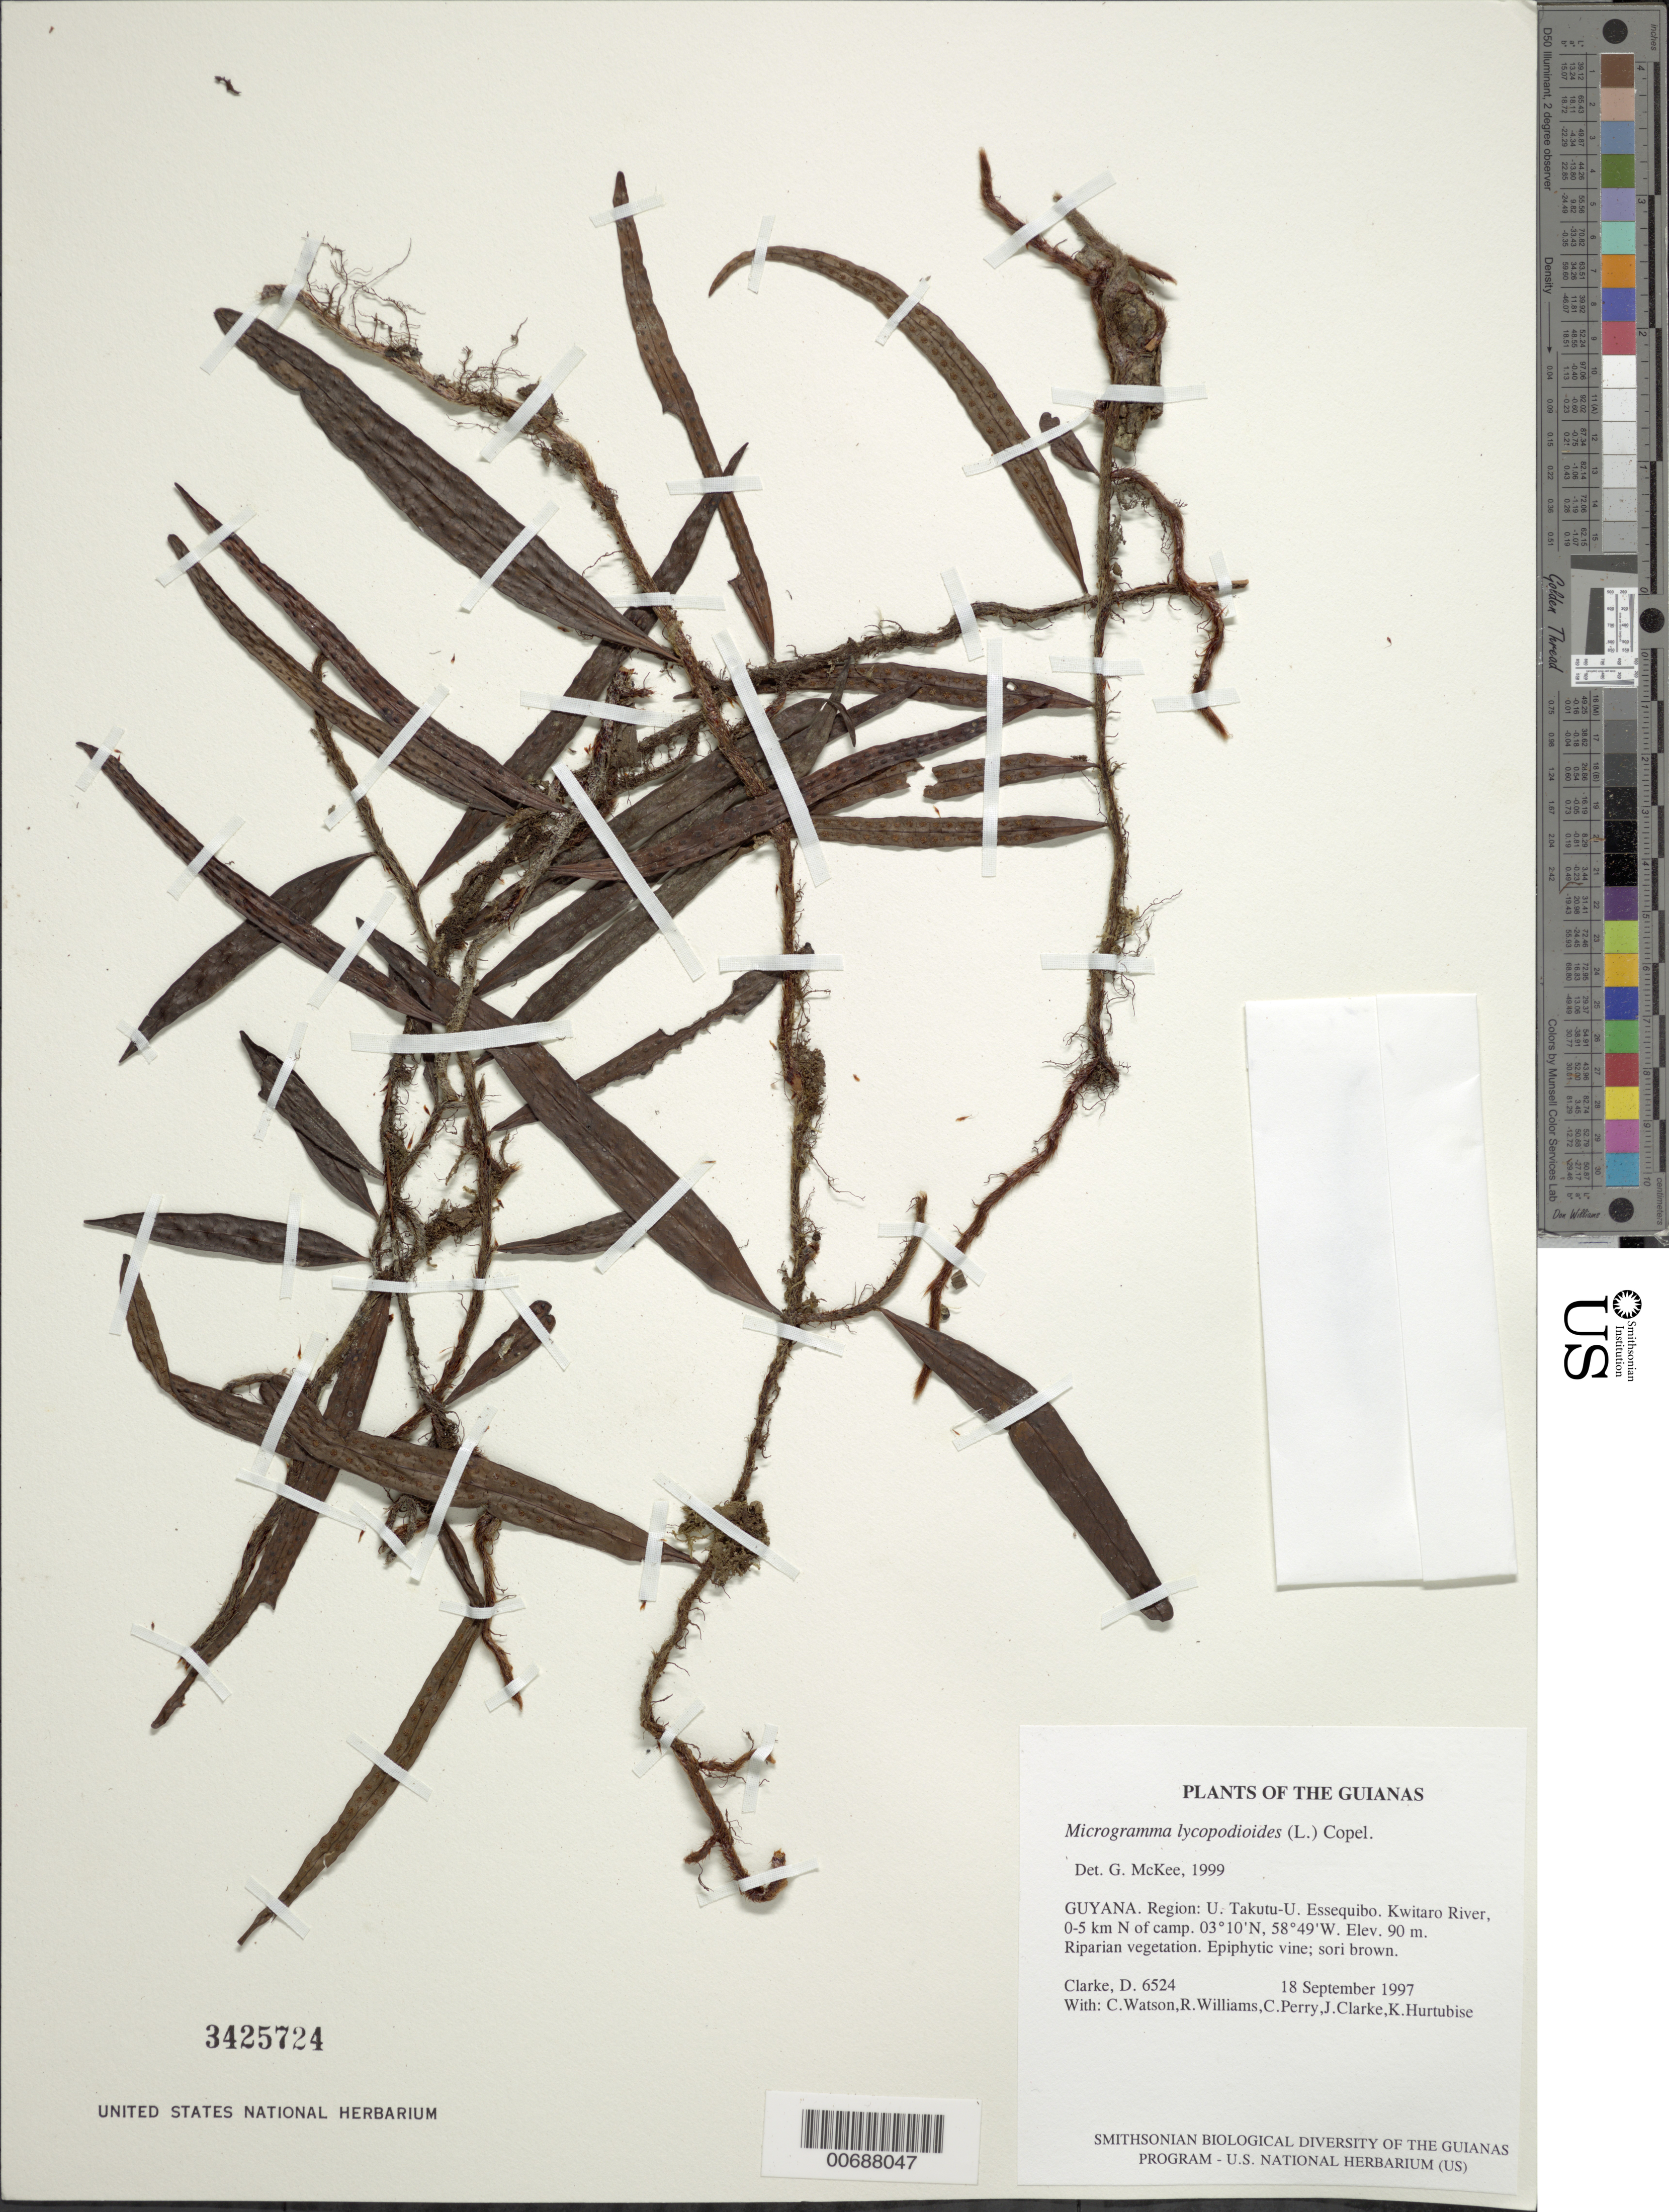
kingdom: Plantae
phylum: Tracheophyta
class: Polypodiopsida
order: Polypodiales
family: Polypodiaceae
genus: Microgramma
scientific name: Microgramma lycopodioides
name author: (L.) Copel.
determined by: McKee, G. S., (US), NMNH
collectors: H. D. Clarke, C. Watson, R. Williams, C. Perry, J. Clarke & K. Hurtubise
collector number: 6524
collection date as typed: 18 September 1997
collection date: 1997-09-18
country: Guyana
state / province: U. Takutu-U. Essequibo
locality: Kwitaro River, 0-5 km N of camp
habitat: Riparian vegetation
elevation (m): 90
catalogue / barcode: US 3425724